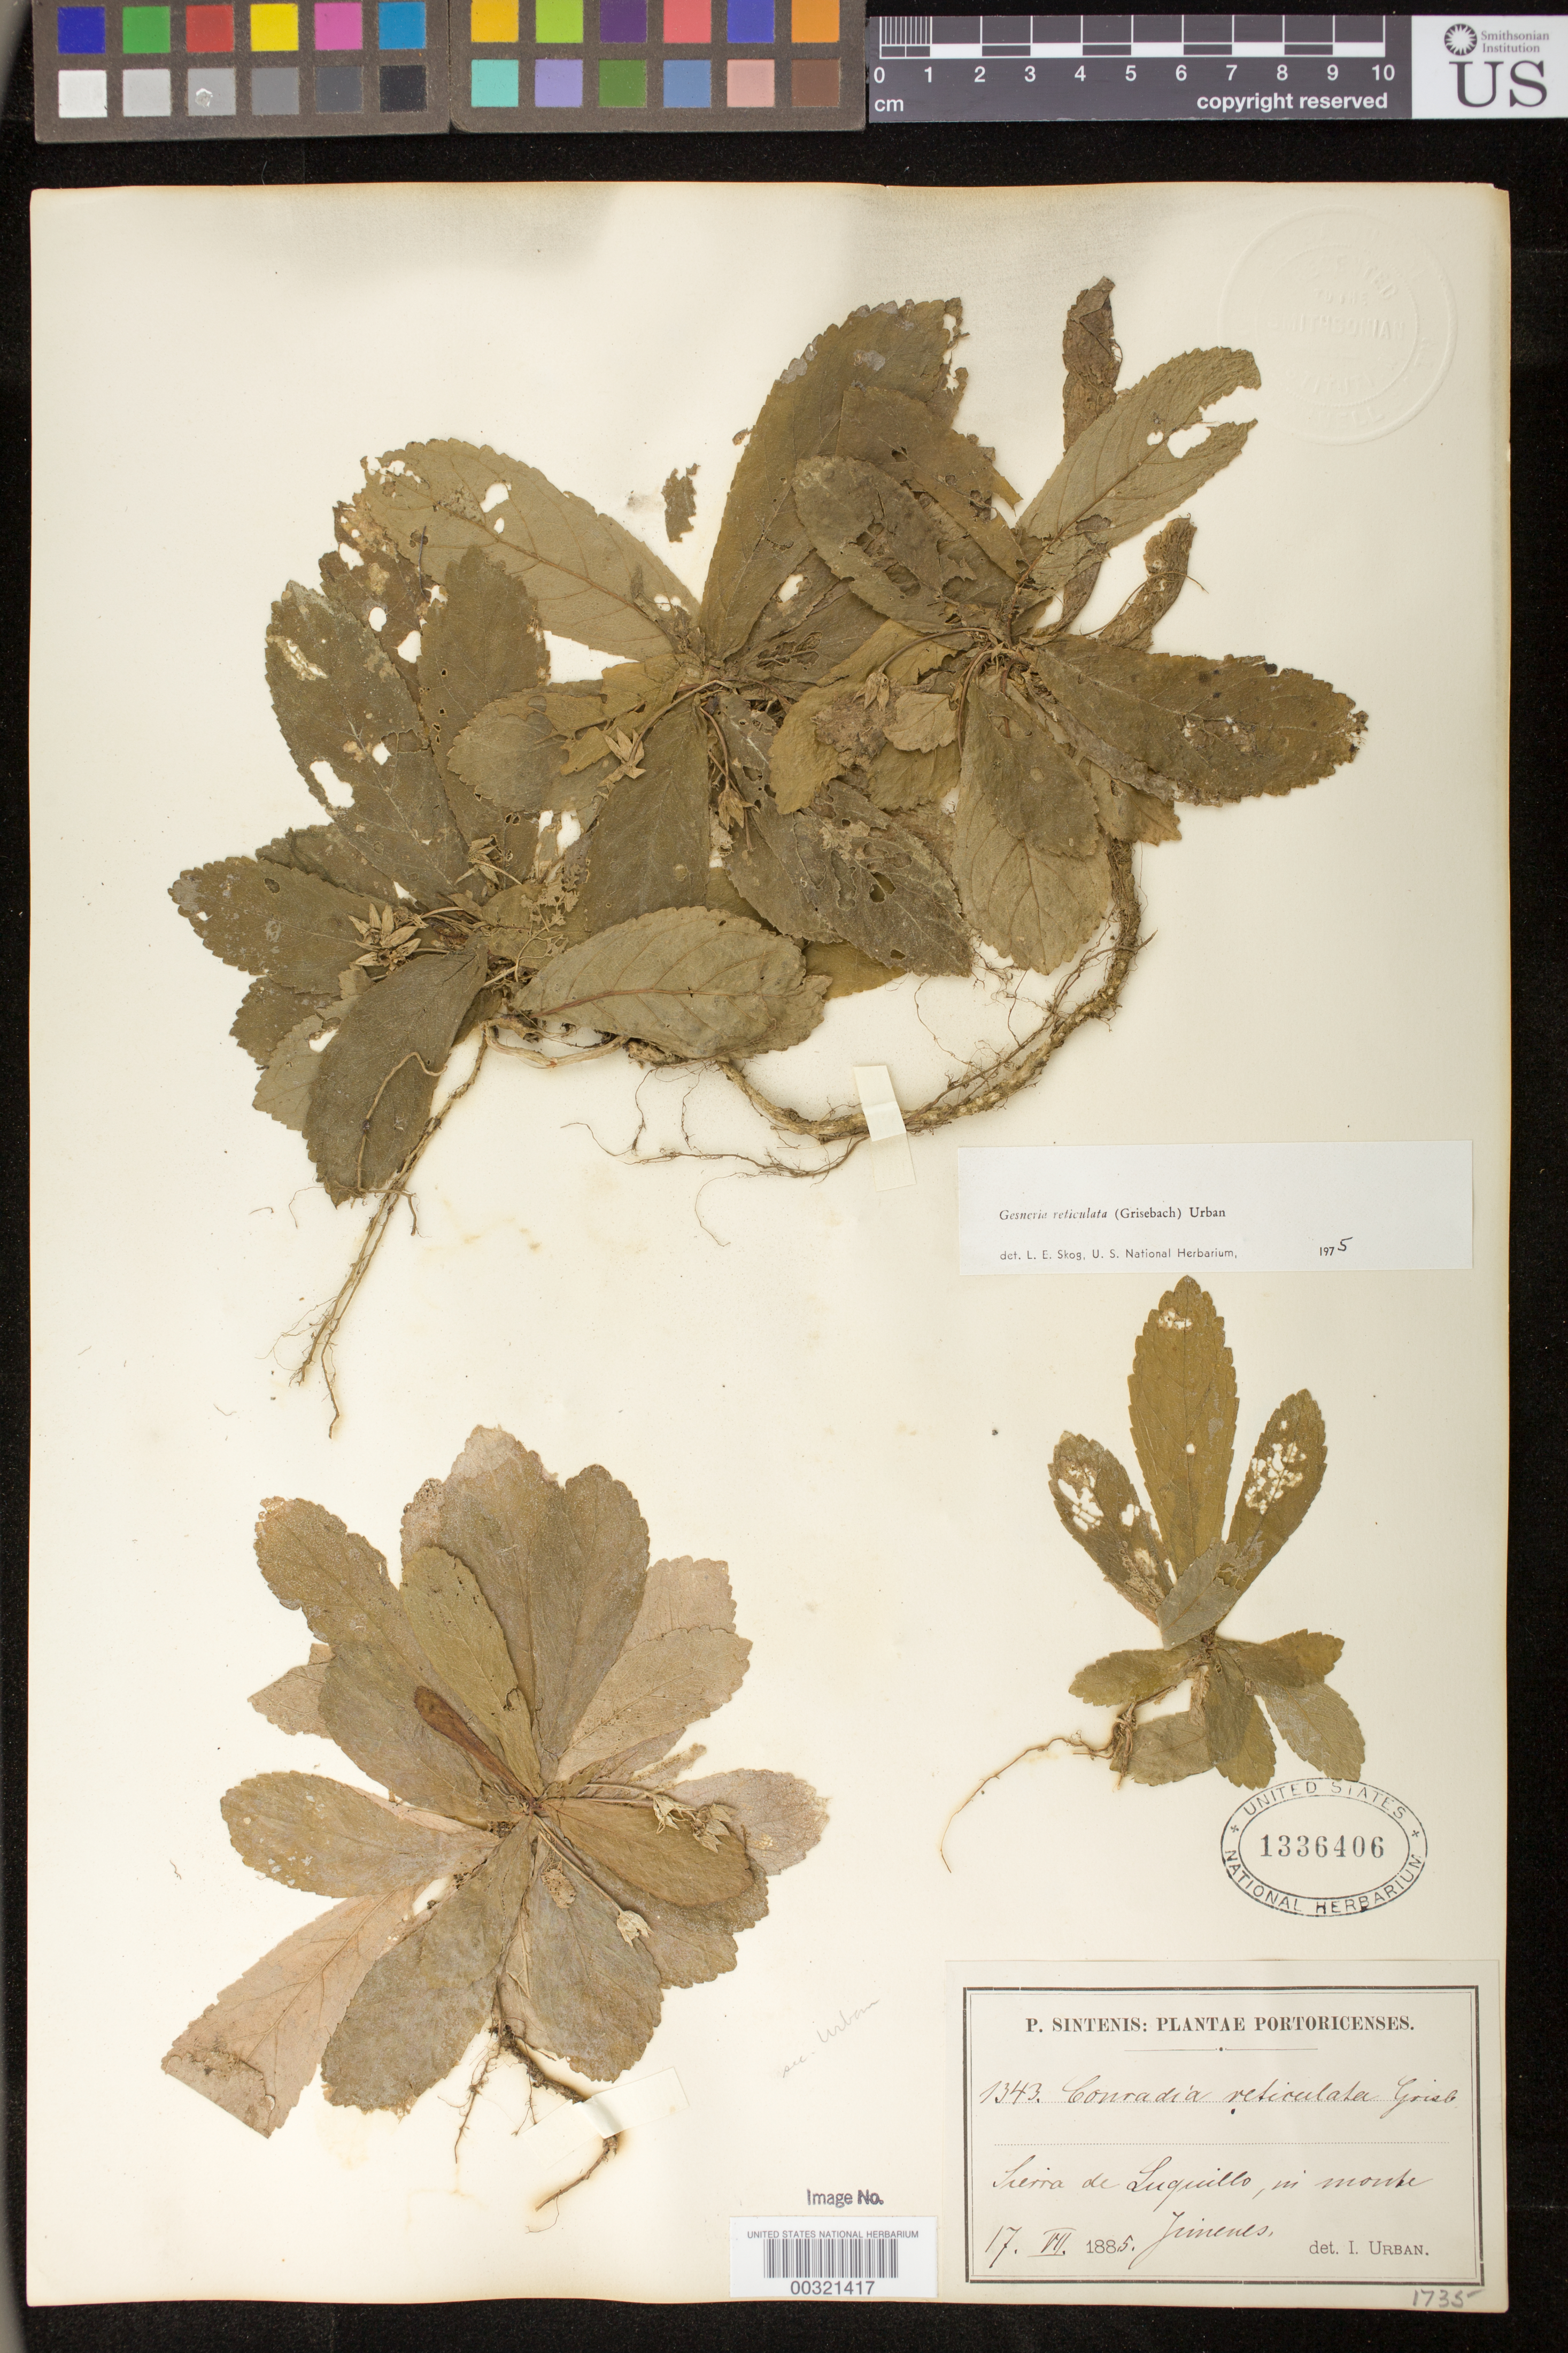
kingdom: Plantae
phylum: Tracheophyta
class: Magnoliopsida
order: Lamiales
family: Gesneriaceae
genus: Gesneria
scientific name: Gesneria reticulata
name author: (Griseb.) Urb.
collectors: P. Sintenis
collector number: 1343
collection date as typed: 17 Jul 1885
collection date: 1885-07-17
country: Puerto Rico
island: Puerto Rico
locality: Sierra de Luquillo, Jimenes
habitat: In monte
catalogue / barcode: US 1336406